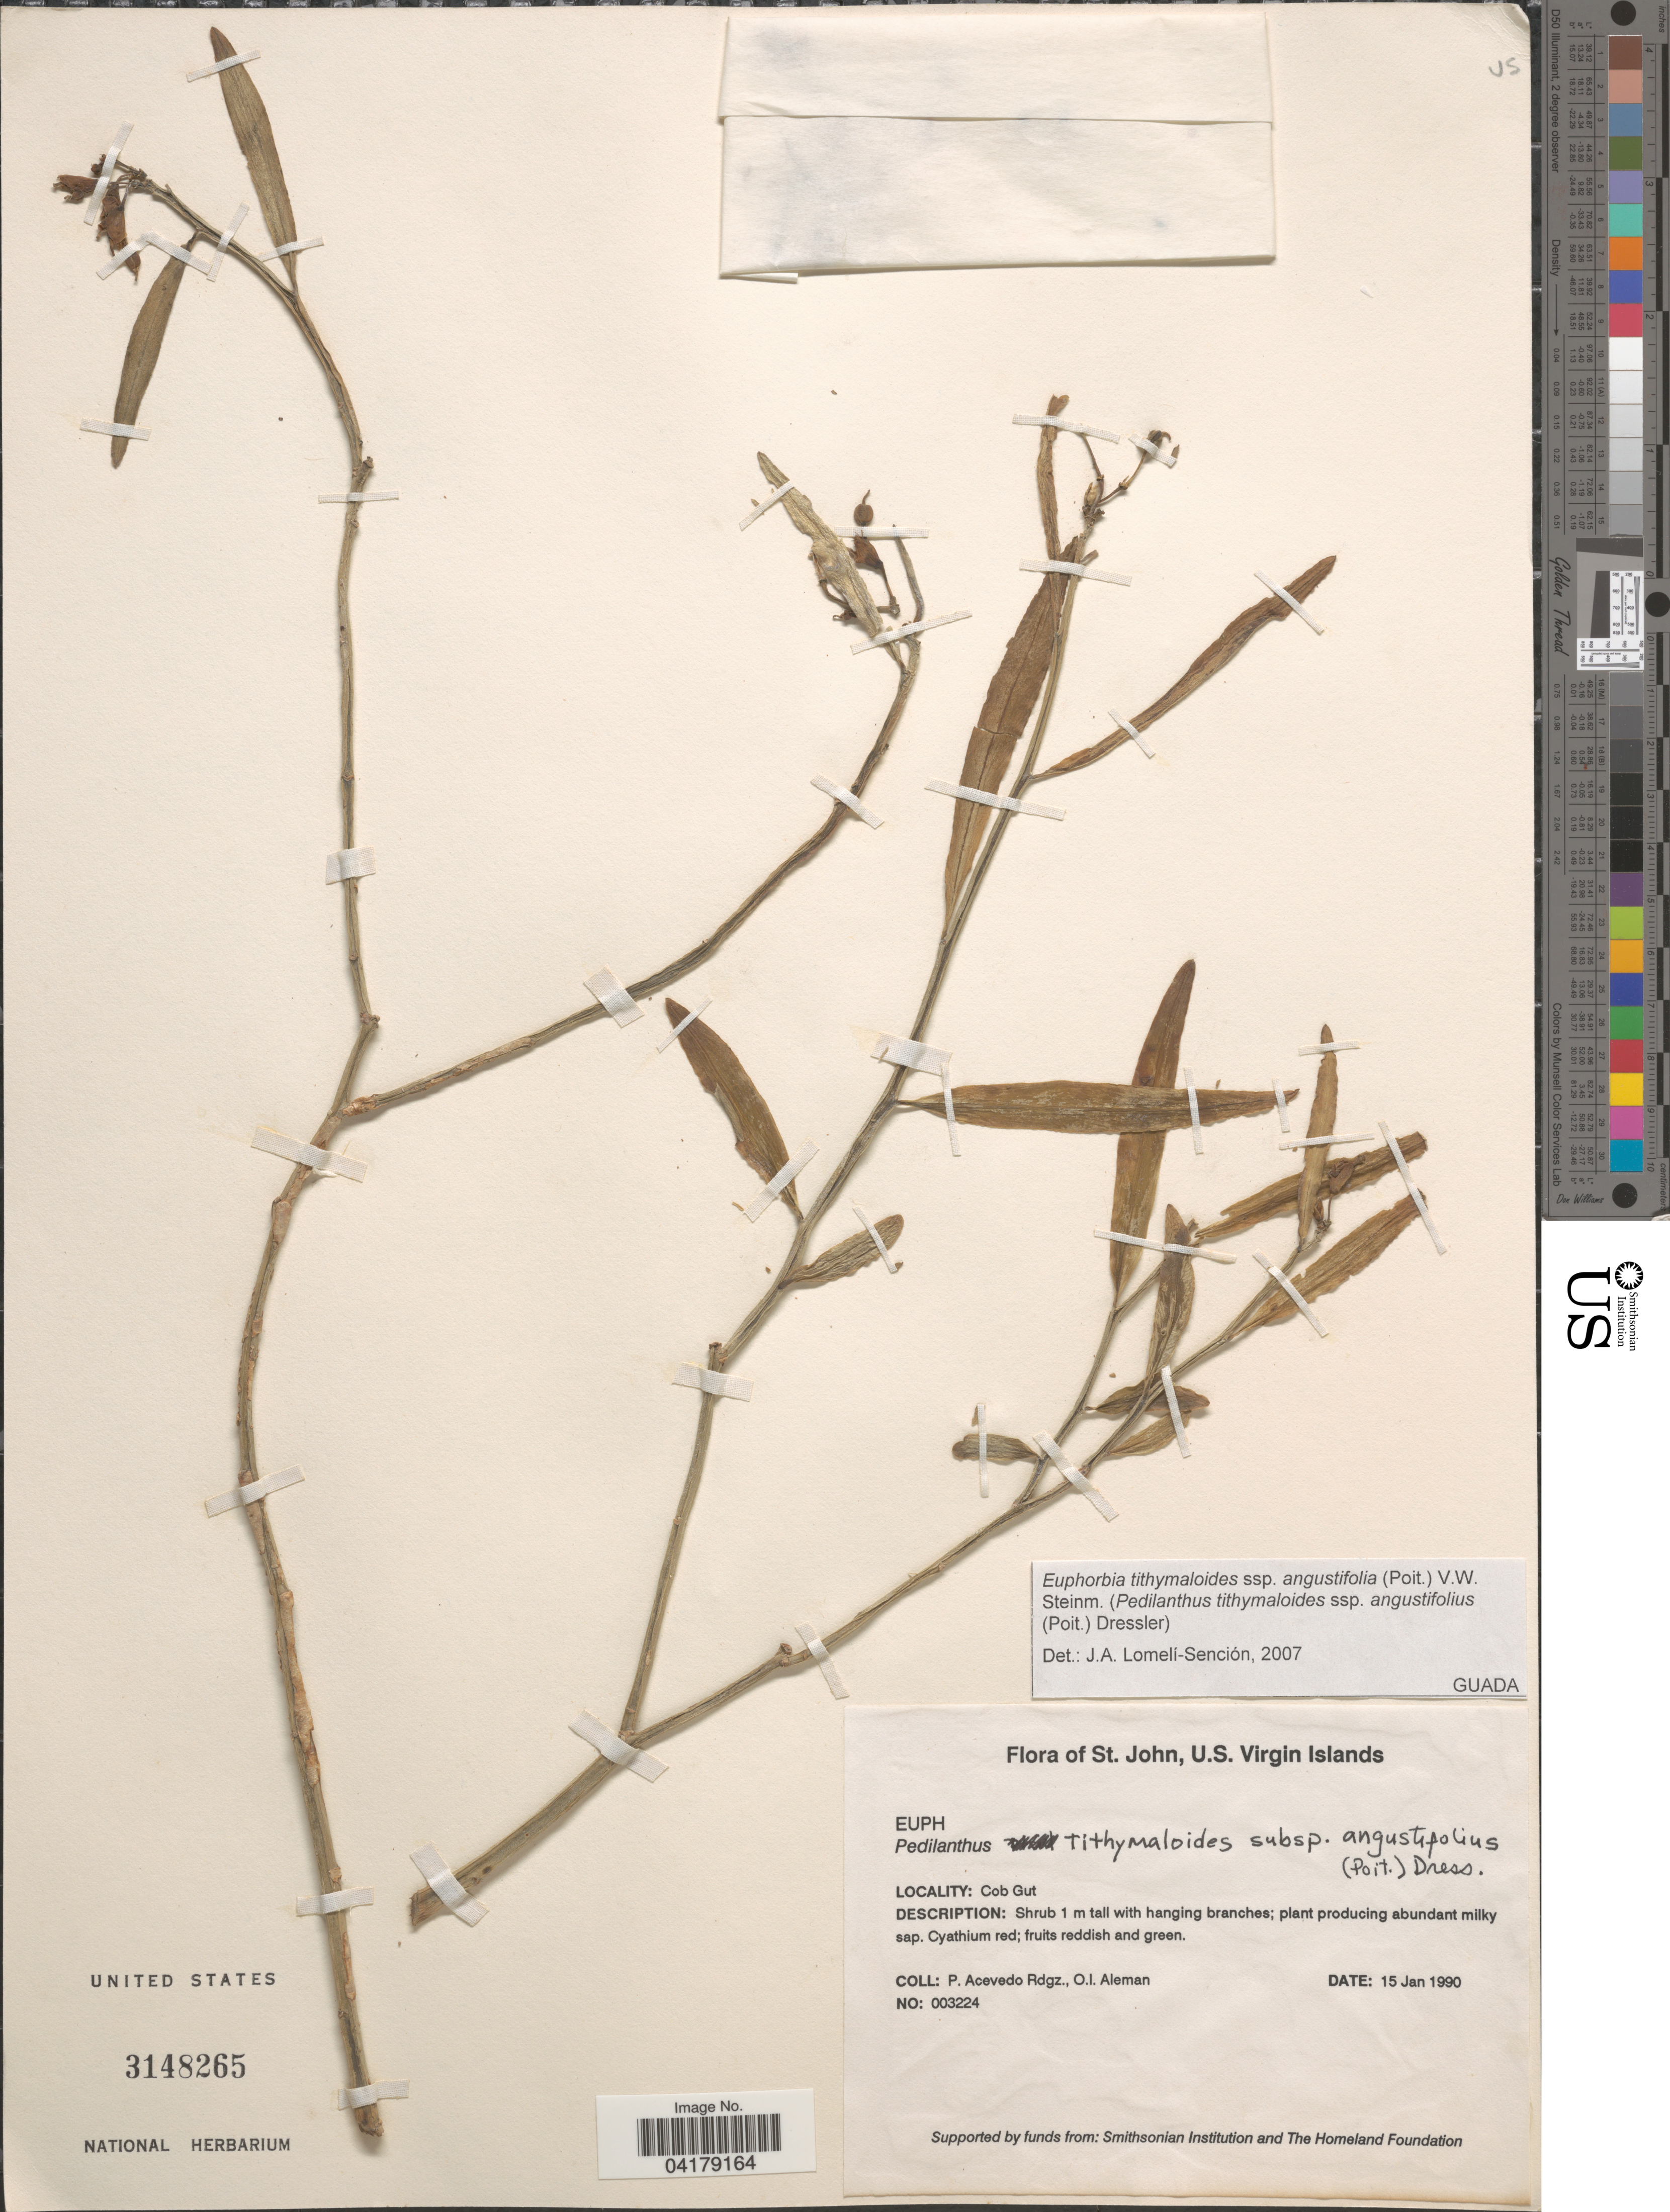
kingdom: Plantae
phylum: Tracheophyta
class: Magnoliopsida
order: Malpighiales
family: Euphorbiaceae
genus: Euphorbia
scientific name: Euphorbia tithymaloides subsp. angustifolia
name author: (Poit.) V.W. Steinm.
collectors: P. Acevedo-Rodr. & O. Alemán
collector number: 003224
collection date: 1990-01-15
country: U.S. Virgin Islands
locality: St. John. Cob Gut.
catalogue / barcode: US 3148265